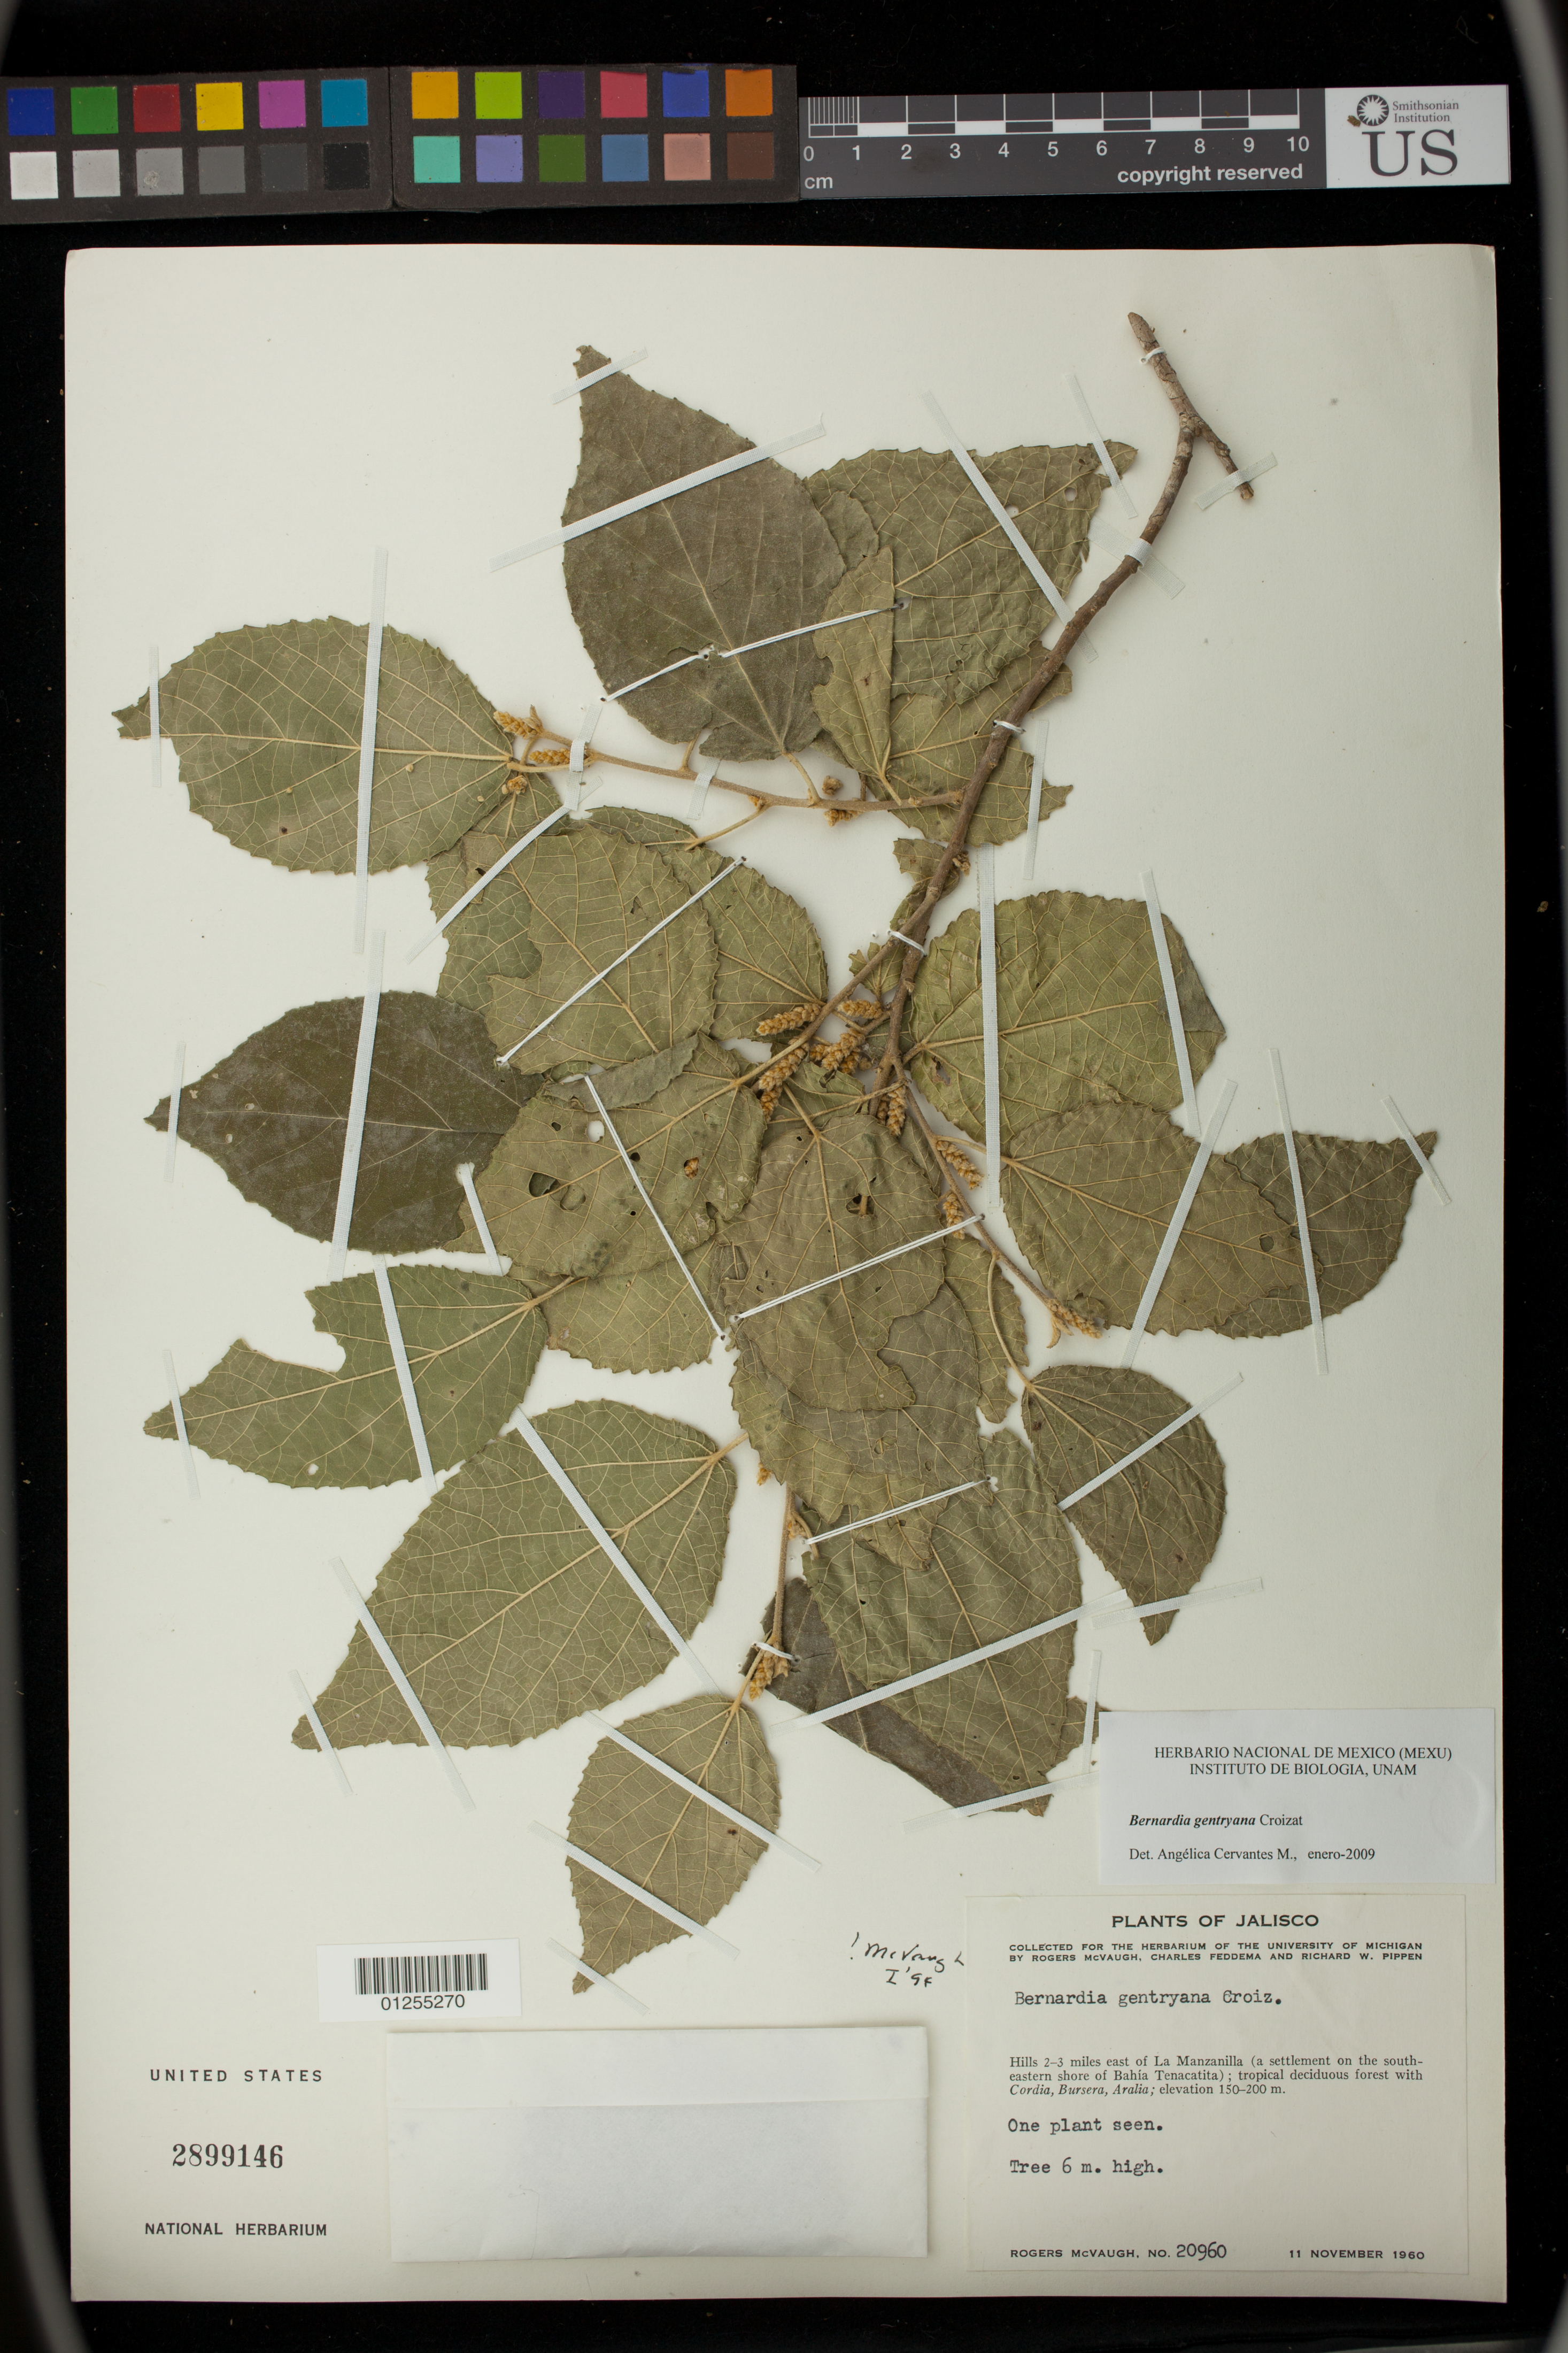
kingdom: Plantae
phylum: Tracheophyta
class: Magnoliopsida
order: Malpighiales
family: Euphorbiaceae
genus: Bernardia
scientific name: Bernardia gentryana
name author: Croizat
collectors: R. McVaugh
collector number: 20960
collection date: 1960-11-11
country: Mexico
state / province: Jalisco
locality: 2-3 miles east of La Manzanilla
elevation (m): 150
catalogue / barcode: US 2899146